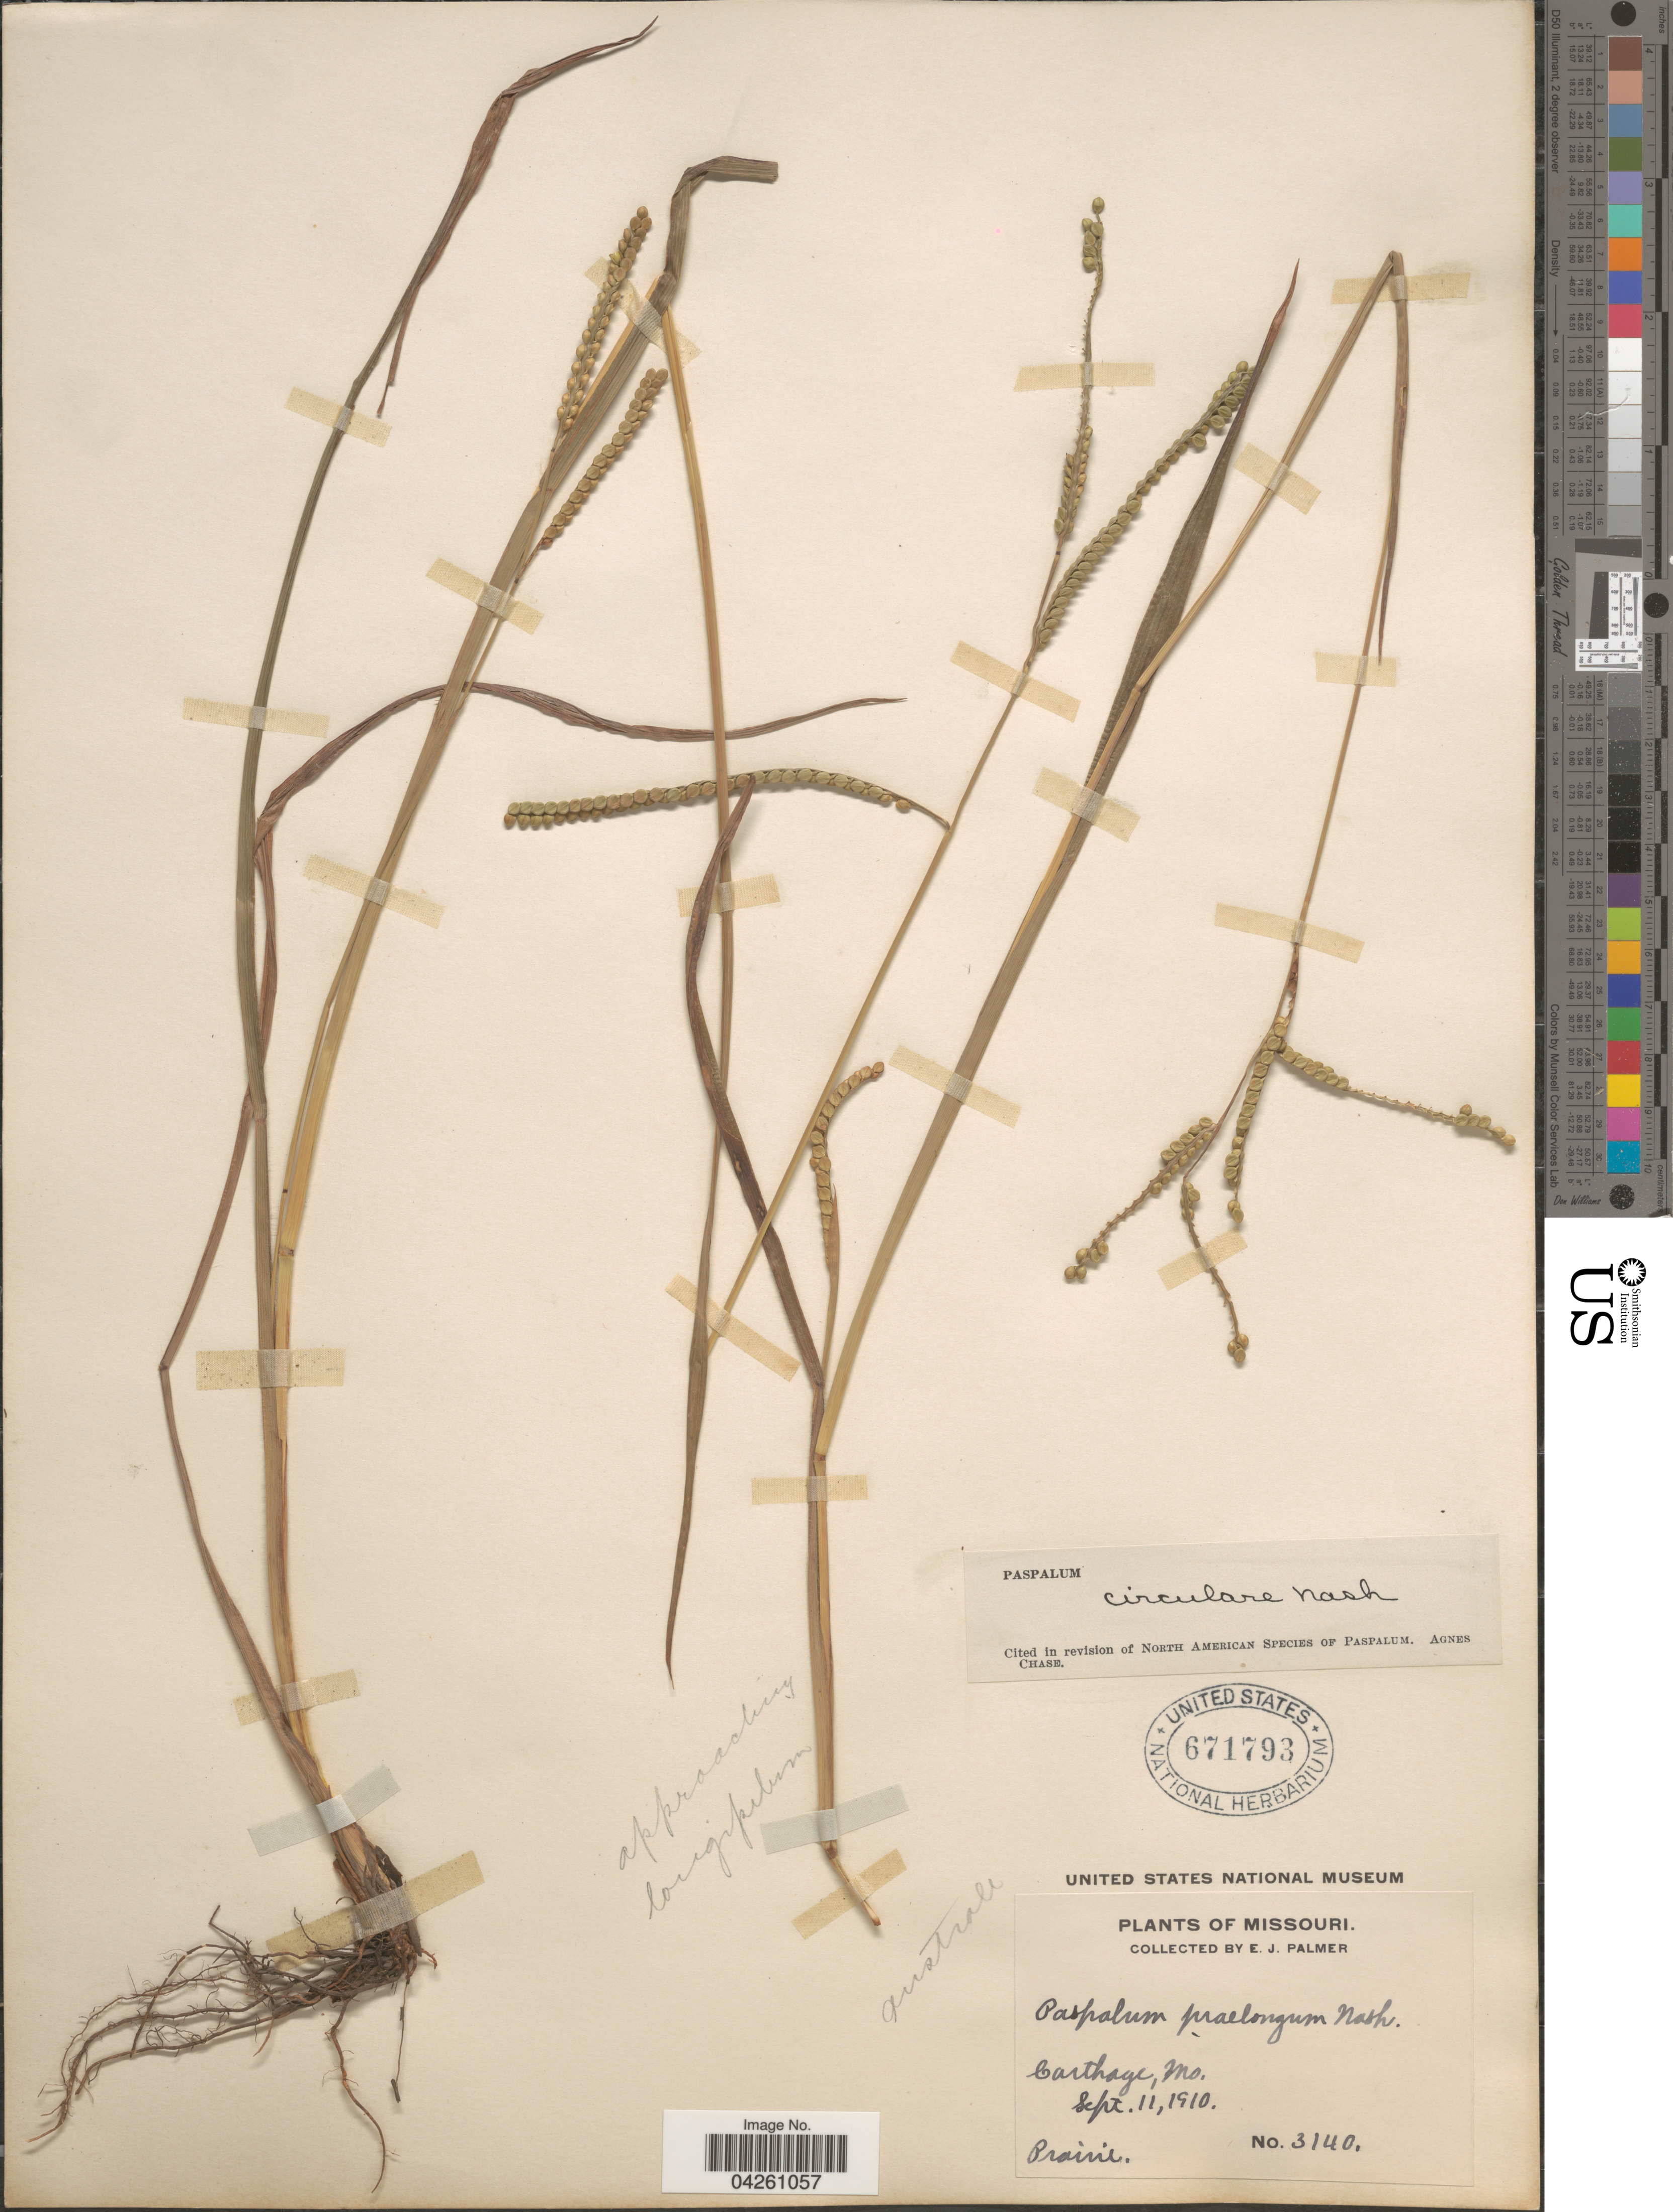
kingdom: Plantae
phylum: Tracheophyta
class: Liliopsida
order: Poales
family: Poaceae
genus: Paspalum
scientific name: Paspalum circulare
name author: Nash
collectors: E. J. Palmer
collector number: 3140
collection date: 1910-09-11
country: United States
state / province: Missouri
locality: Carthage.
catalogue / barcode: US 671793